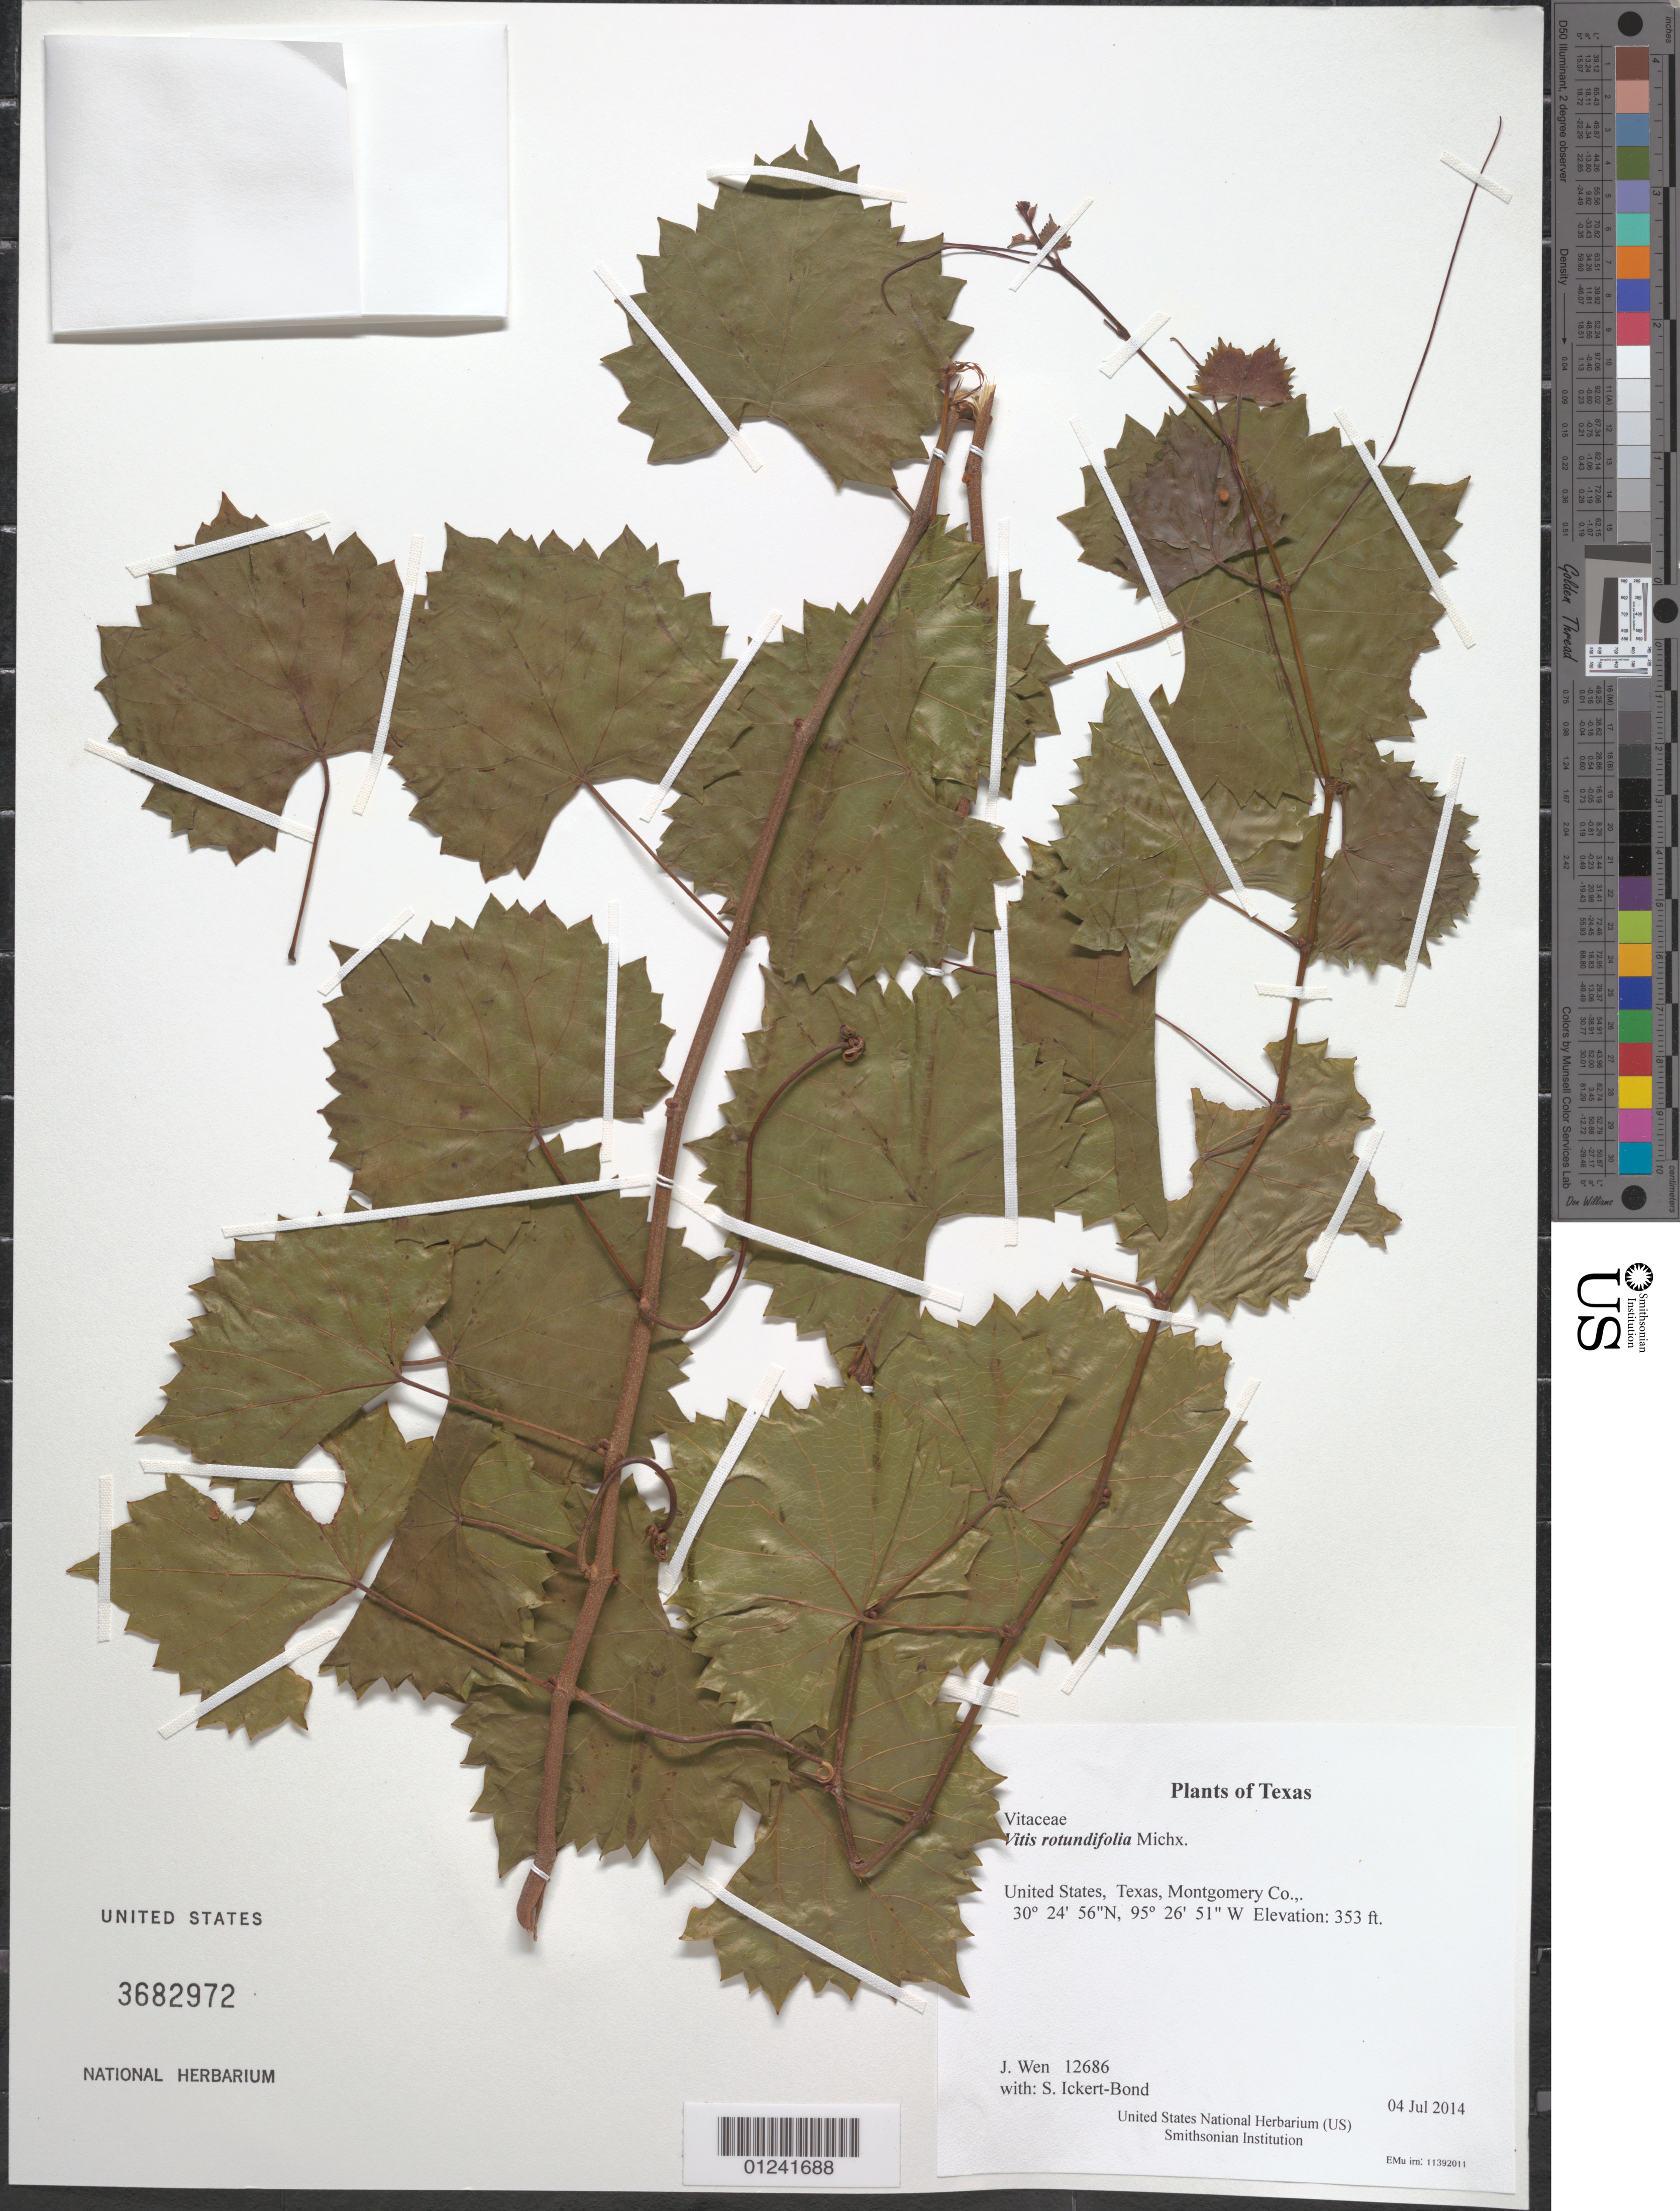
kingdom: Plantae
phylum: Tracheophyta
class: Magnoliopsida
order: Vitales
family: Vitaceae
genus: Vitis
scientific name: Vitis rotundifolia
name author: Michx.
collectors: J. Wen & S. Ickert-Bond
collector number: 12686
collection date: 2014-07-04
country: United States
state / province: Texas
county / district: Montgomery Co.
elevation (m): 108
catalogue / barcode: US 3682972